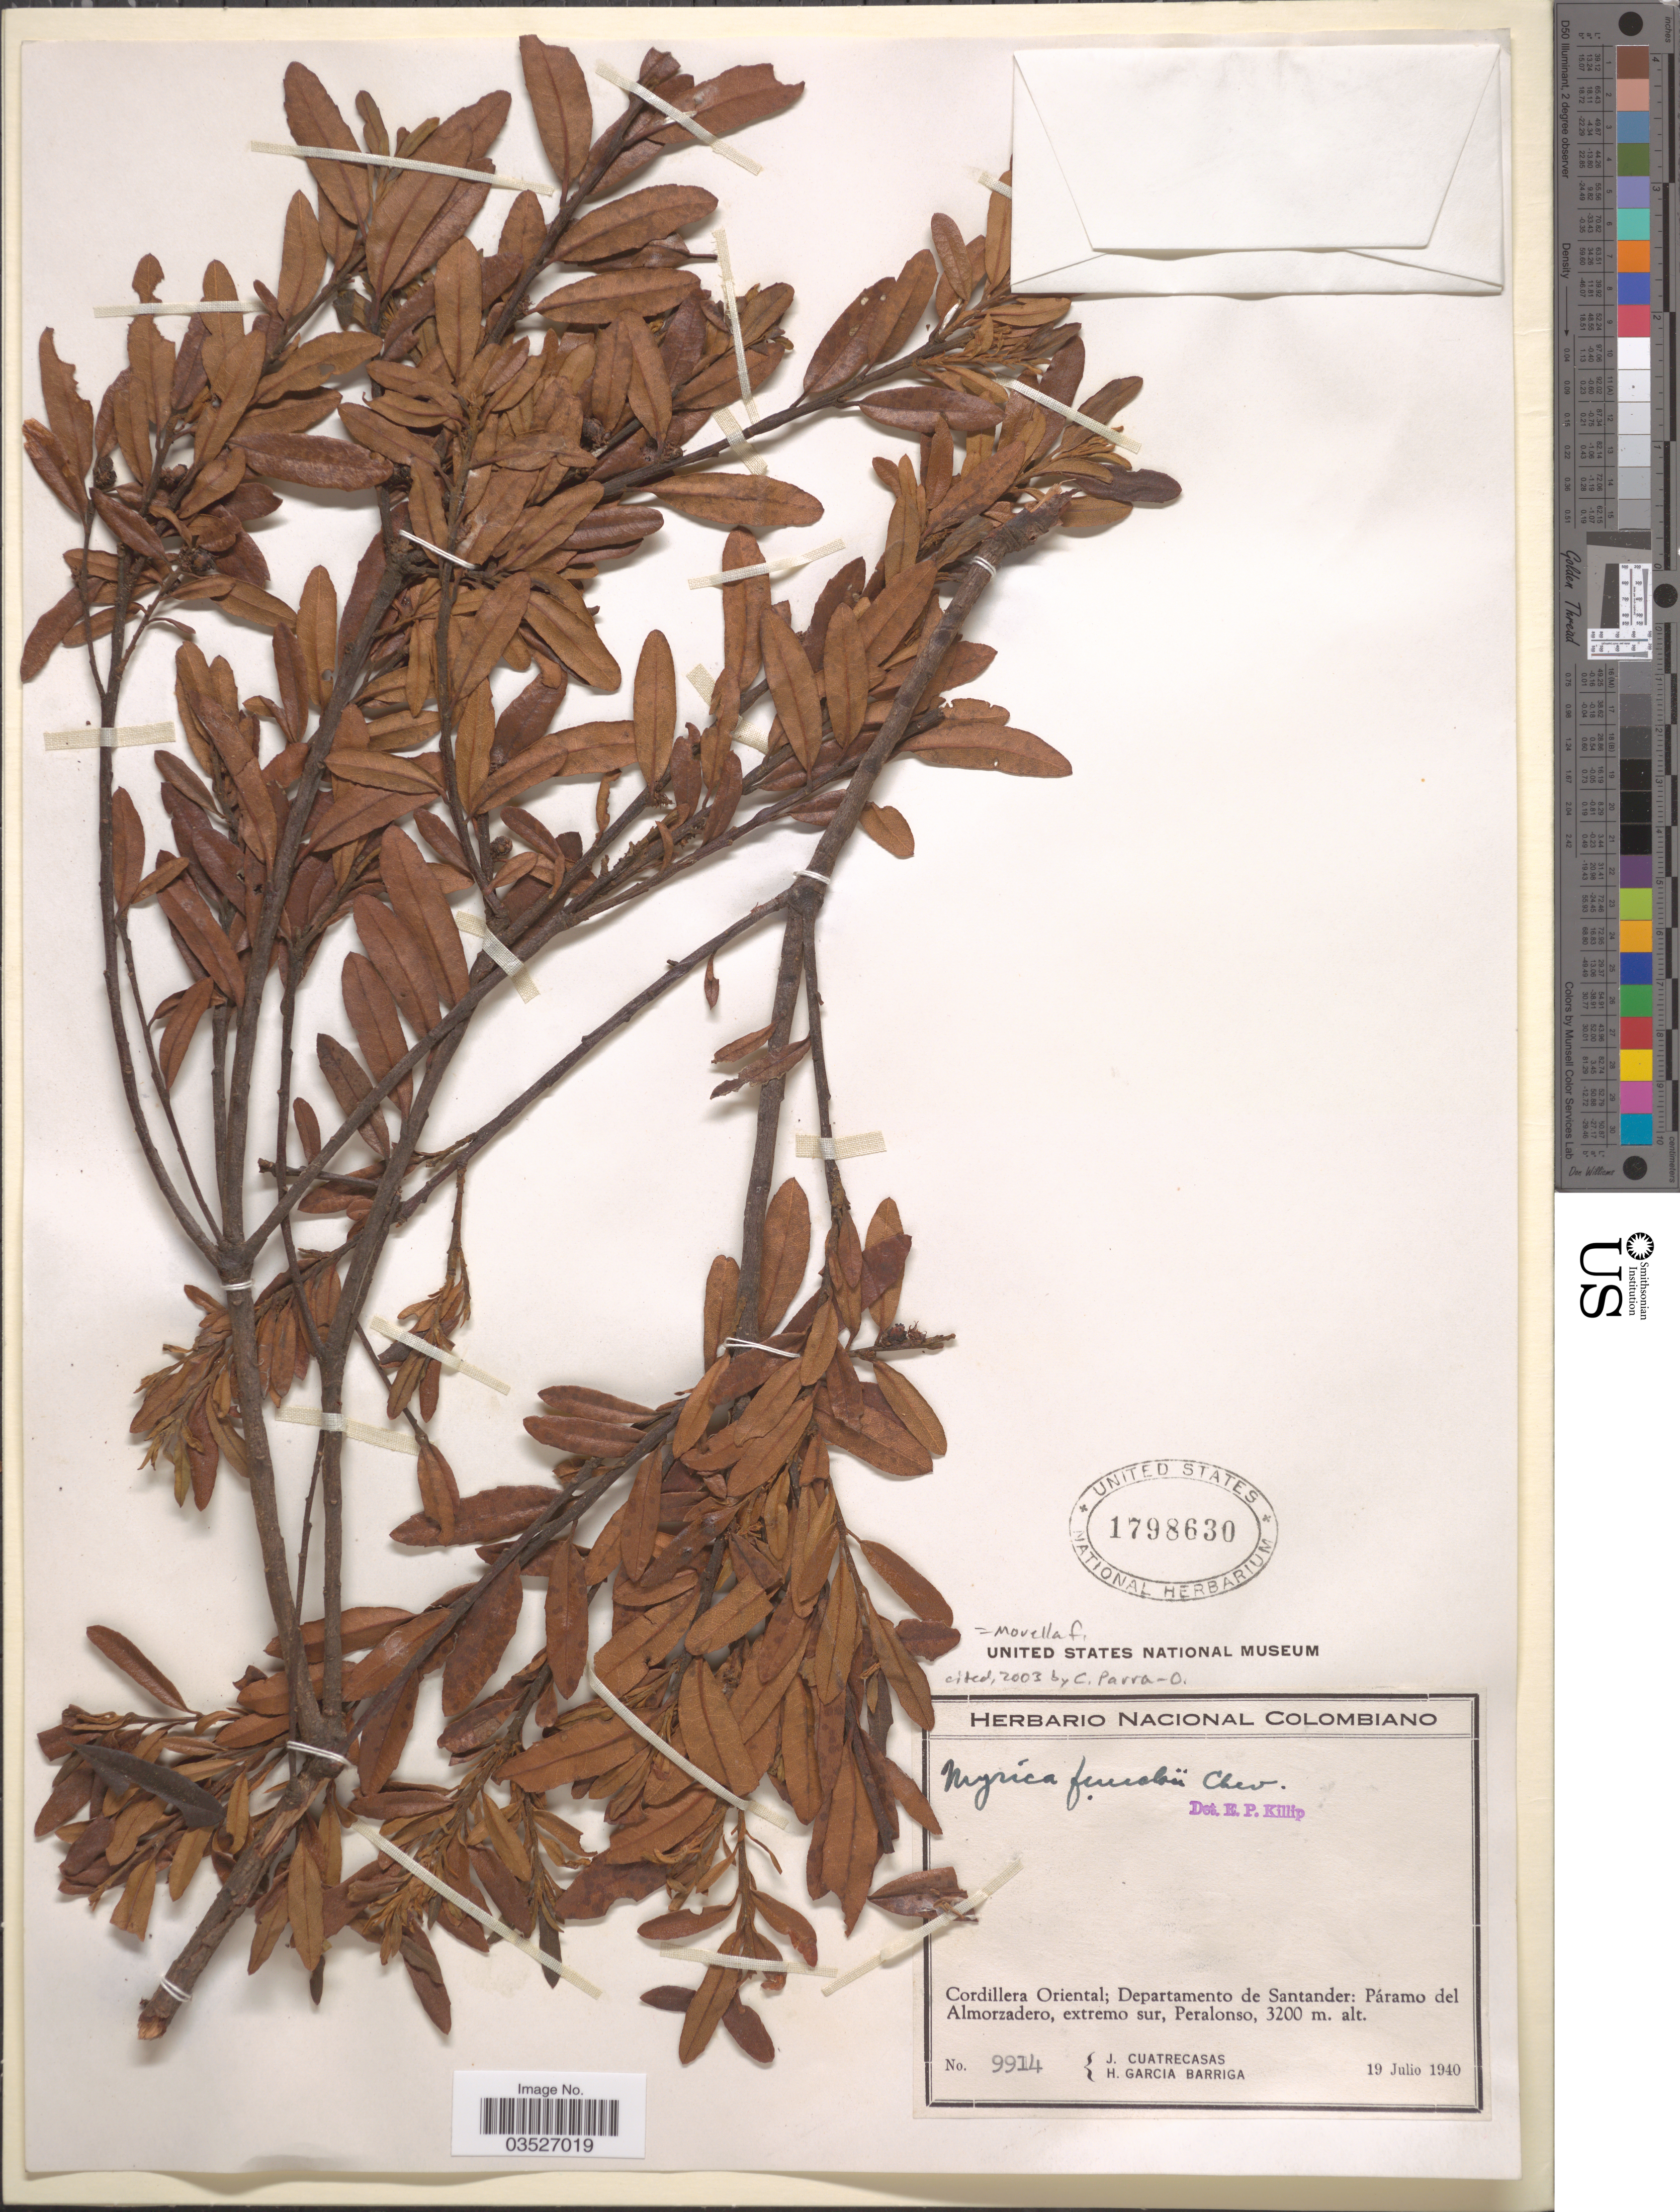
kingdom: Plantae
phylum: Tracheophyta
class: Magnoliopsida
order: Fagales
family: Myricaceae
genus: Morella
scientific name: Morella funckii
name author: (A. Chev.) Parra-Os.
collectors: J. Cuatrecasas & H. García Barriga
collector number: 9914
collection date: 1940-07-19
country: Colombia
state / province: Santander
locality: Cordillera Oriental; Departamento de Santander: Páramo del Almorzadero, extremo sur, Peralonso.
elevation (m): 3200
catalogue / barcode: US 1798630